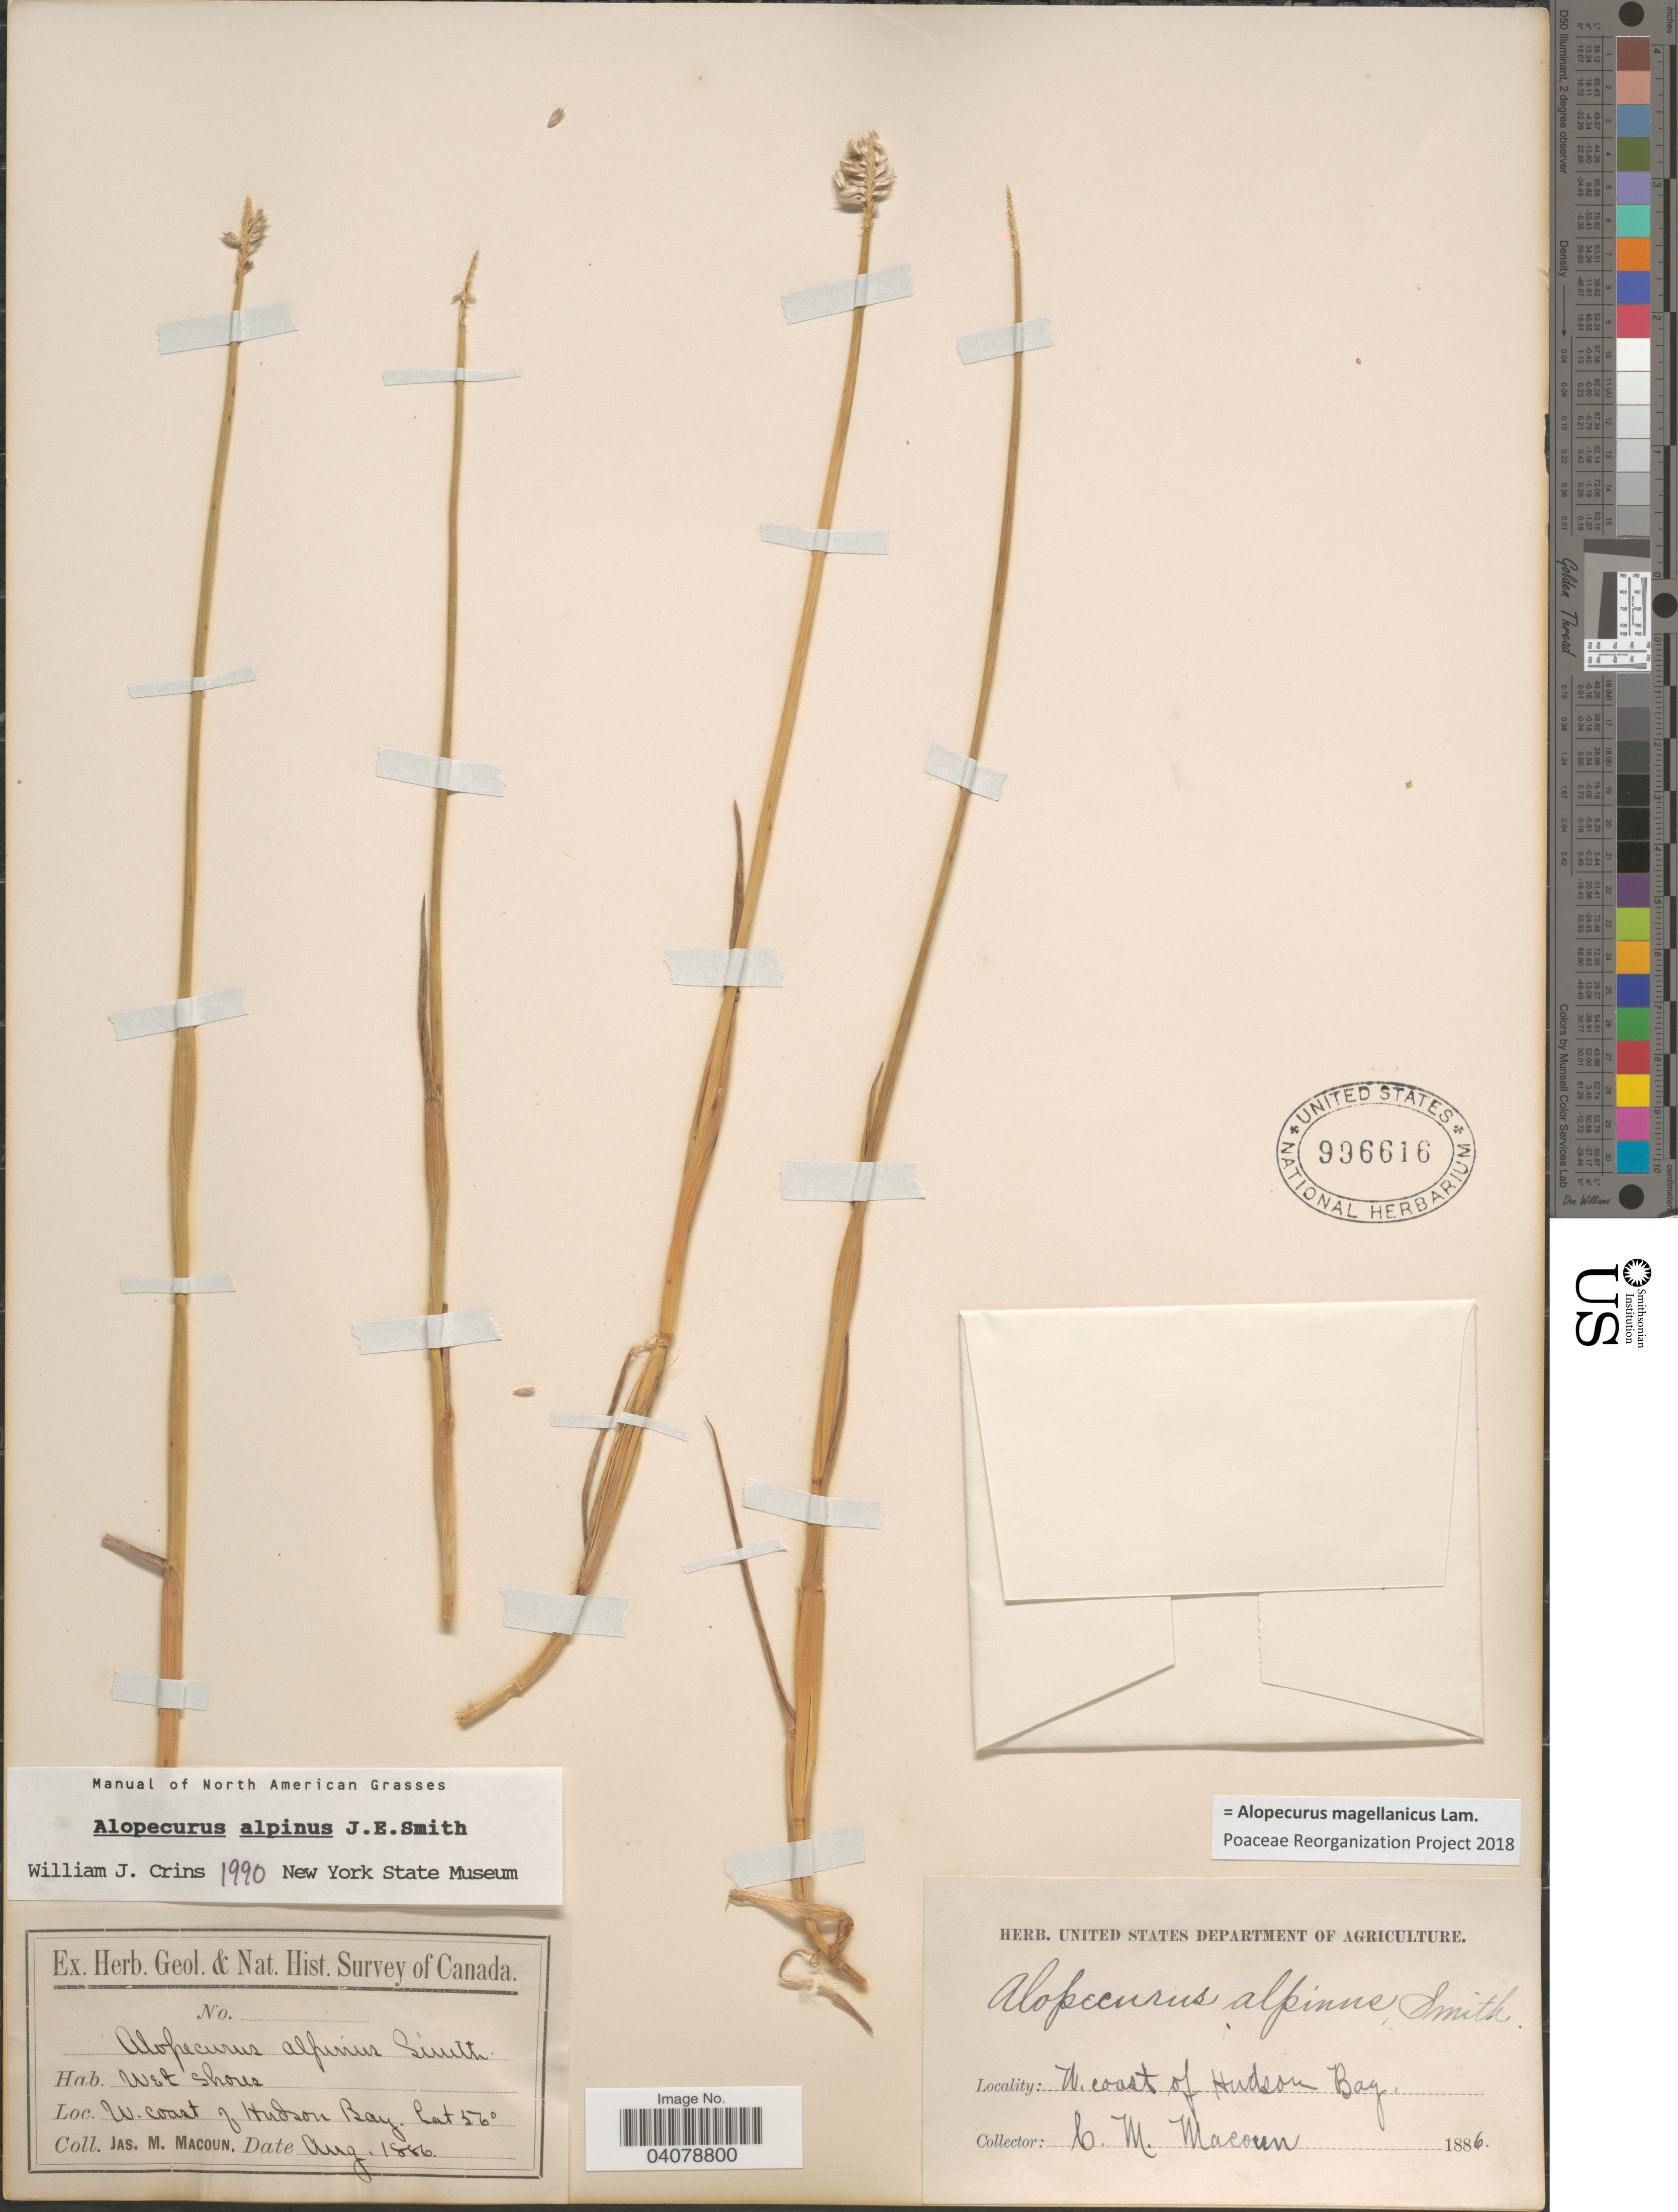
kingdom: Plantae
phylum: Tracheophyta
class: Liliopsida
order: Poales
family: Poaceae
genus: Alopecurus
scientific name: Alopecurus magellanicus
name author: Lam.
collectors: J. M. Macoun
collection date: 1886-08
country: Canada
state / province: Manitoba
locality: Herb. Geol. & Nat. Hist. Survey of Canada. W. Coast of Hudson Bay.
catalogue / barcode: US 996616